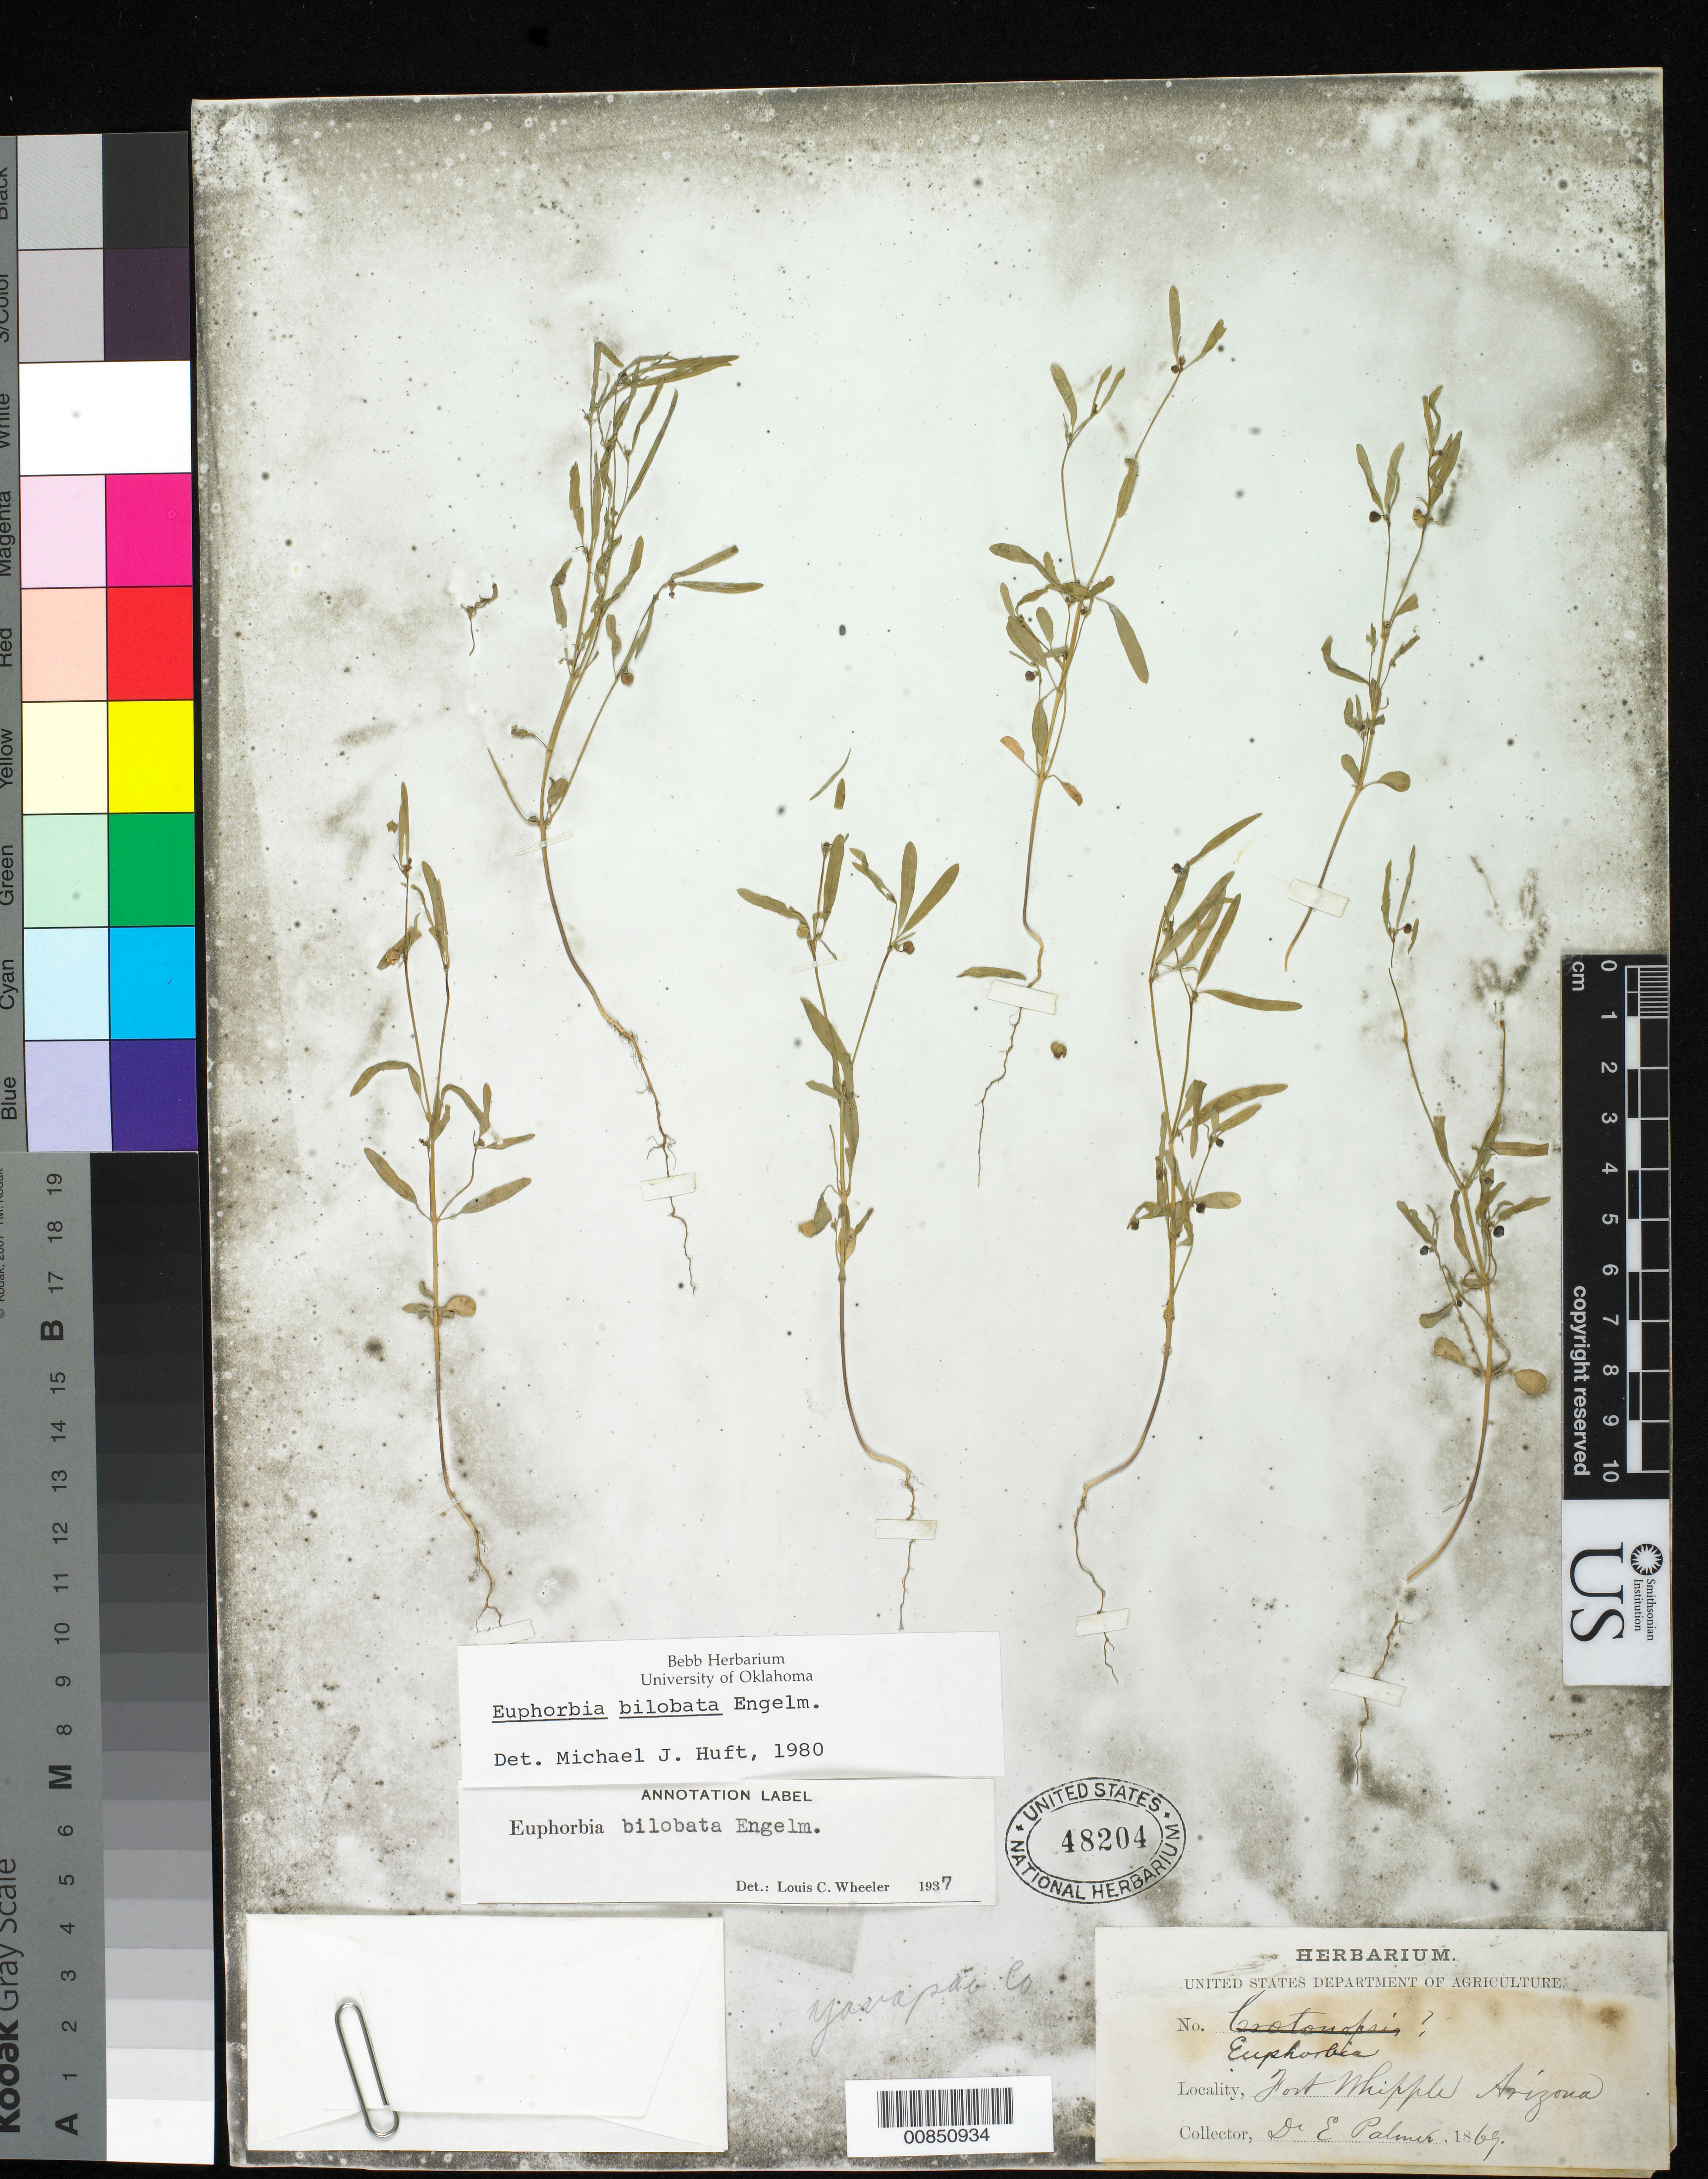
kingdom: Plantae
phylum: Tracheophyta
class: Magnoliopsida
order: Malpighiales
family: Euphorbiaceae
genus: Euphorbia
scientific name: Euphorbia bilobata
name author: Engelm. in Emory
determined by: Huft, M. J.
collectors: E. Palmer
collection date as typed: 1869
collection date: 1869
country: United States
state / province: Arizona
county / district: Yavapai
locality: Fort Whipple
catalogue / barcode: US 48204